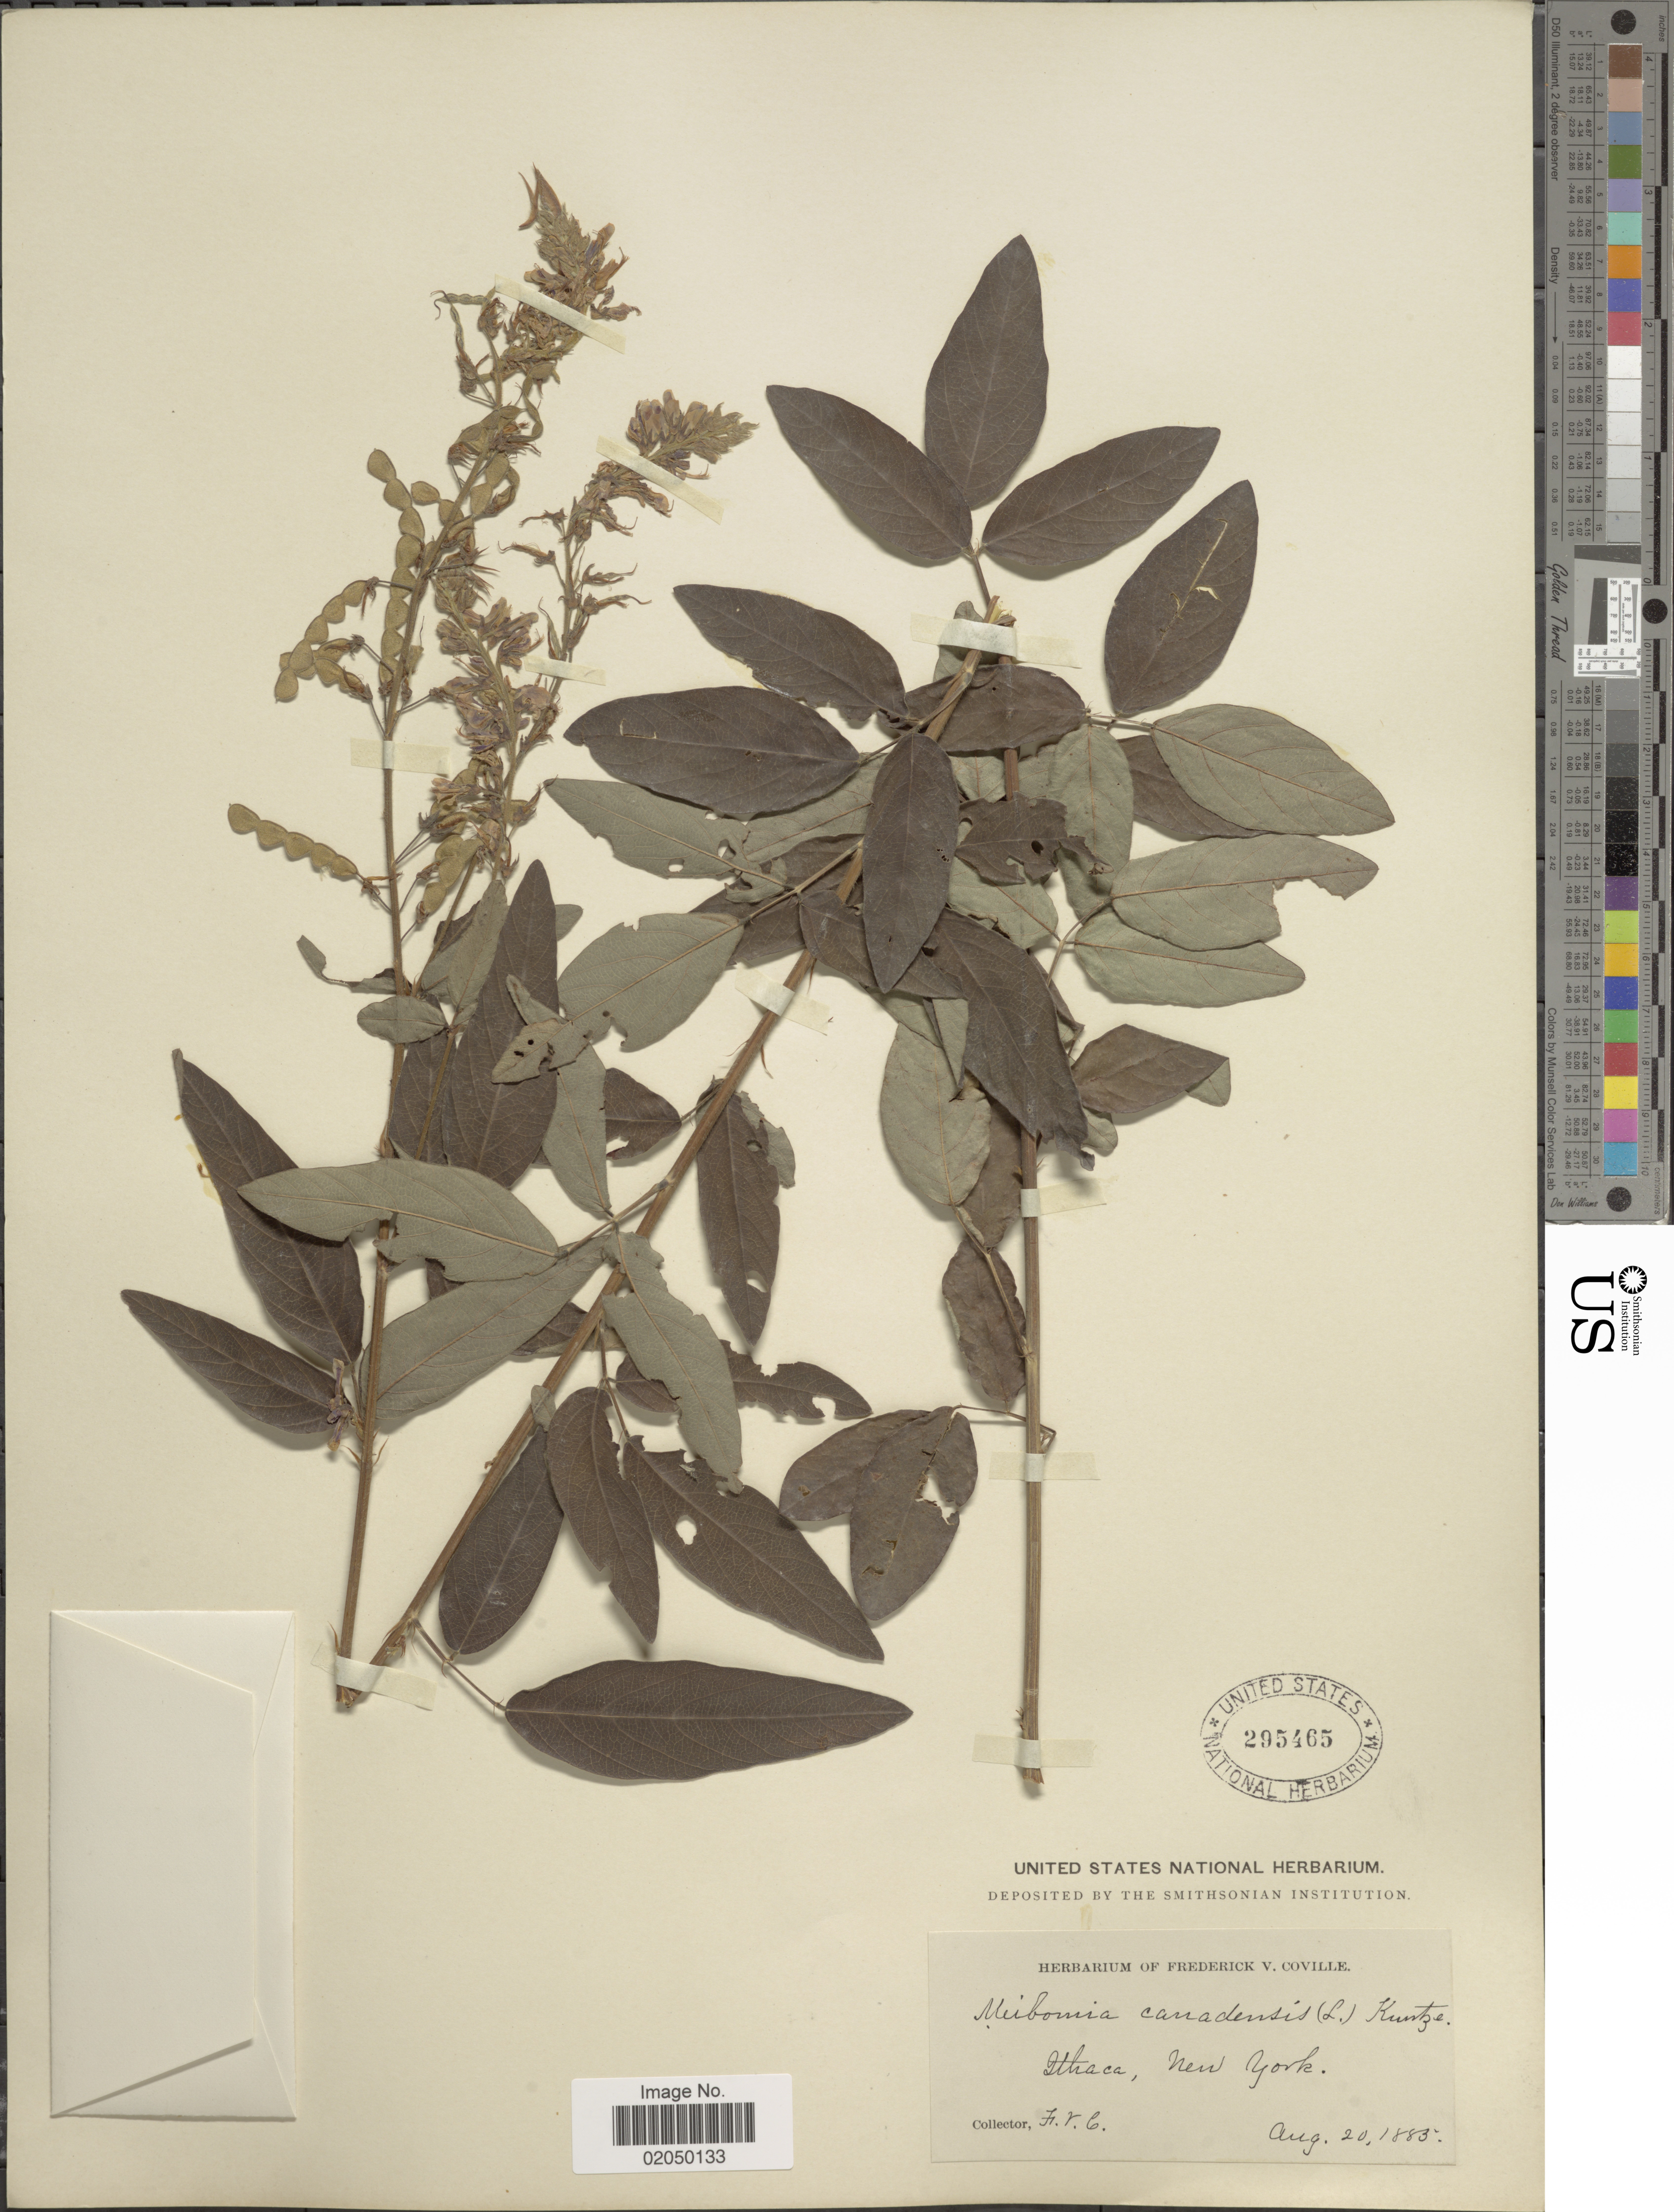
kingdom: Plantae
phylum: Tracheophyta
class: Magnoliopsida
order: Fabales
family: Fabaceae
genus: Desmodium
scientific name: Desmodium canadense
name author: (L.) DC.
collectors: F. V. Coville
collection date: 1883-08-20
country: United States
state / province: New York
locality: Ithaca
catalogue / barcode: US 295465